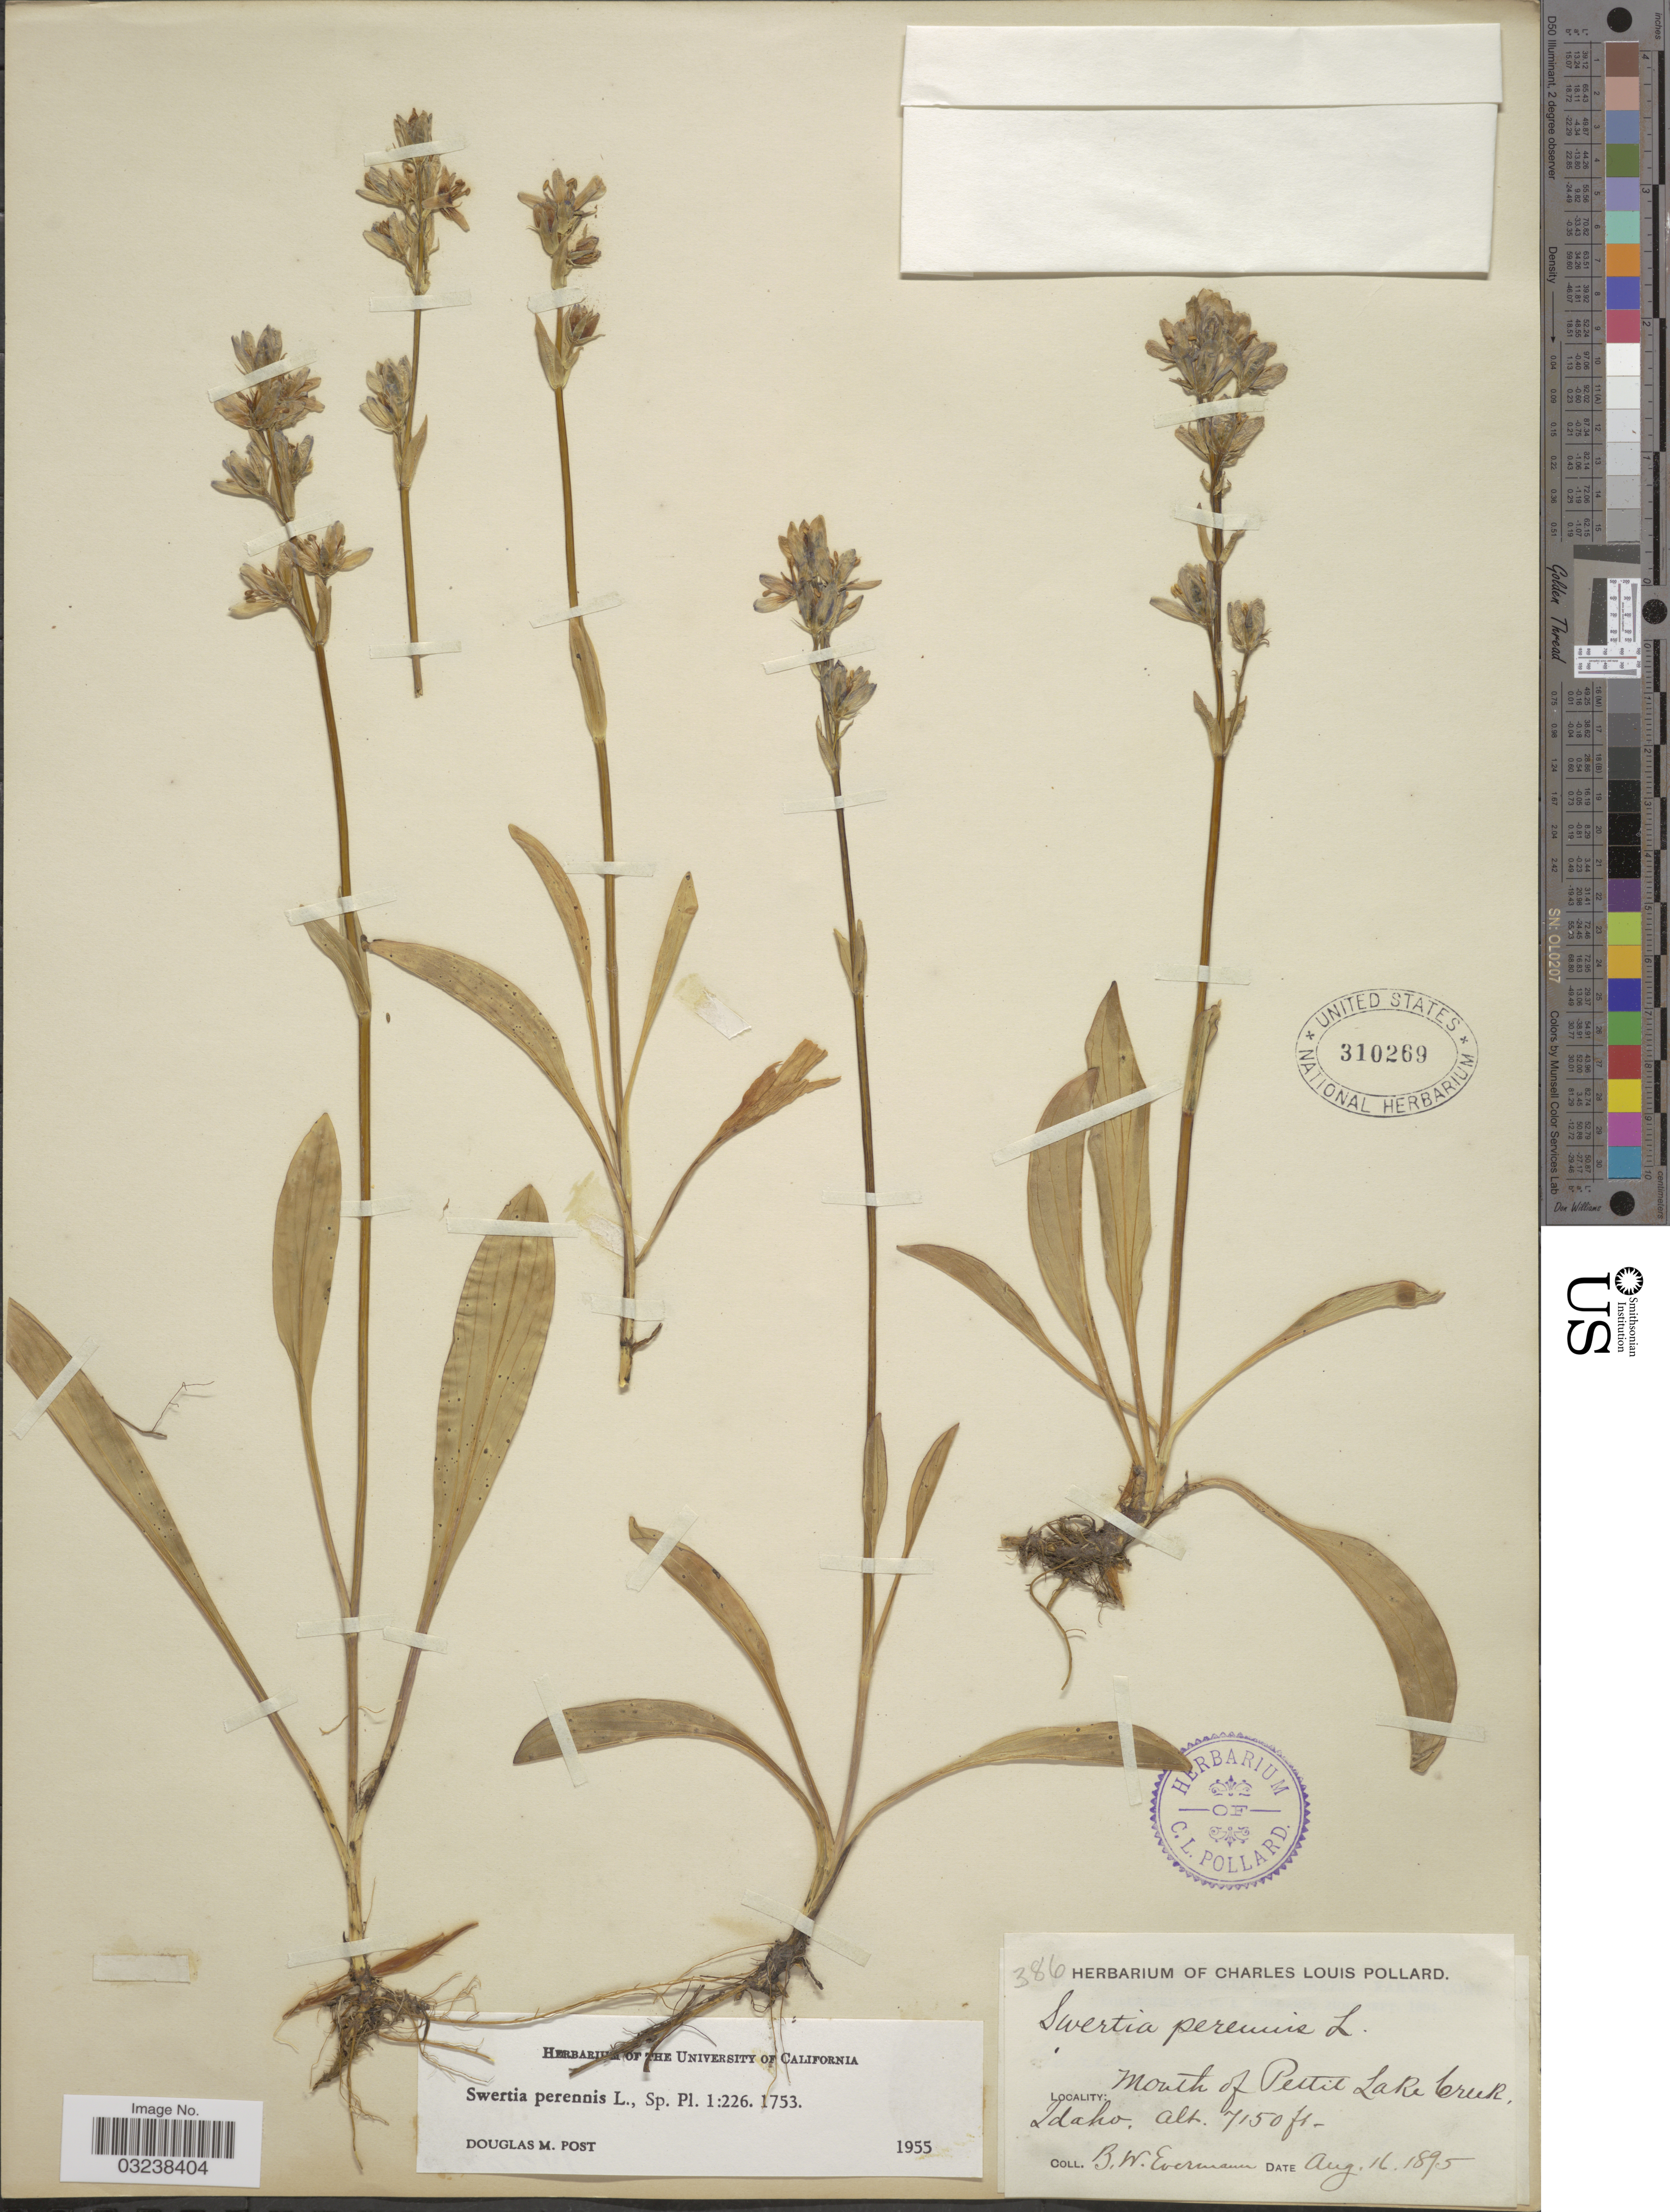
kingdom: Plantae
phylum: Tracheophyta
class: Magnoliopsida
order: Gentianales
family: Gentianaceae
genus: Swertia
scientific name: Swertia perennis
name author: L.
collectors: B. W. Evermann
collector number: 386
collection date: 1895-08-16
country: United States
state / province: Idaho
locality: Mouth of Pettit Lake Creek.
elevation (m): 2179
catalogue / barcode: US 310269